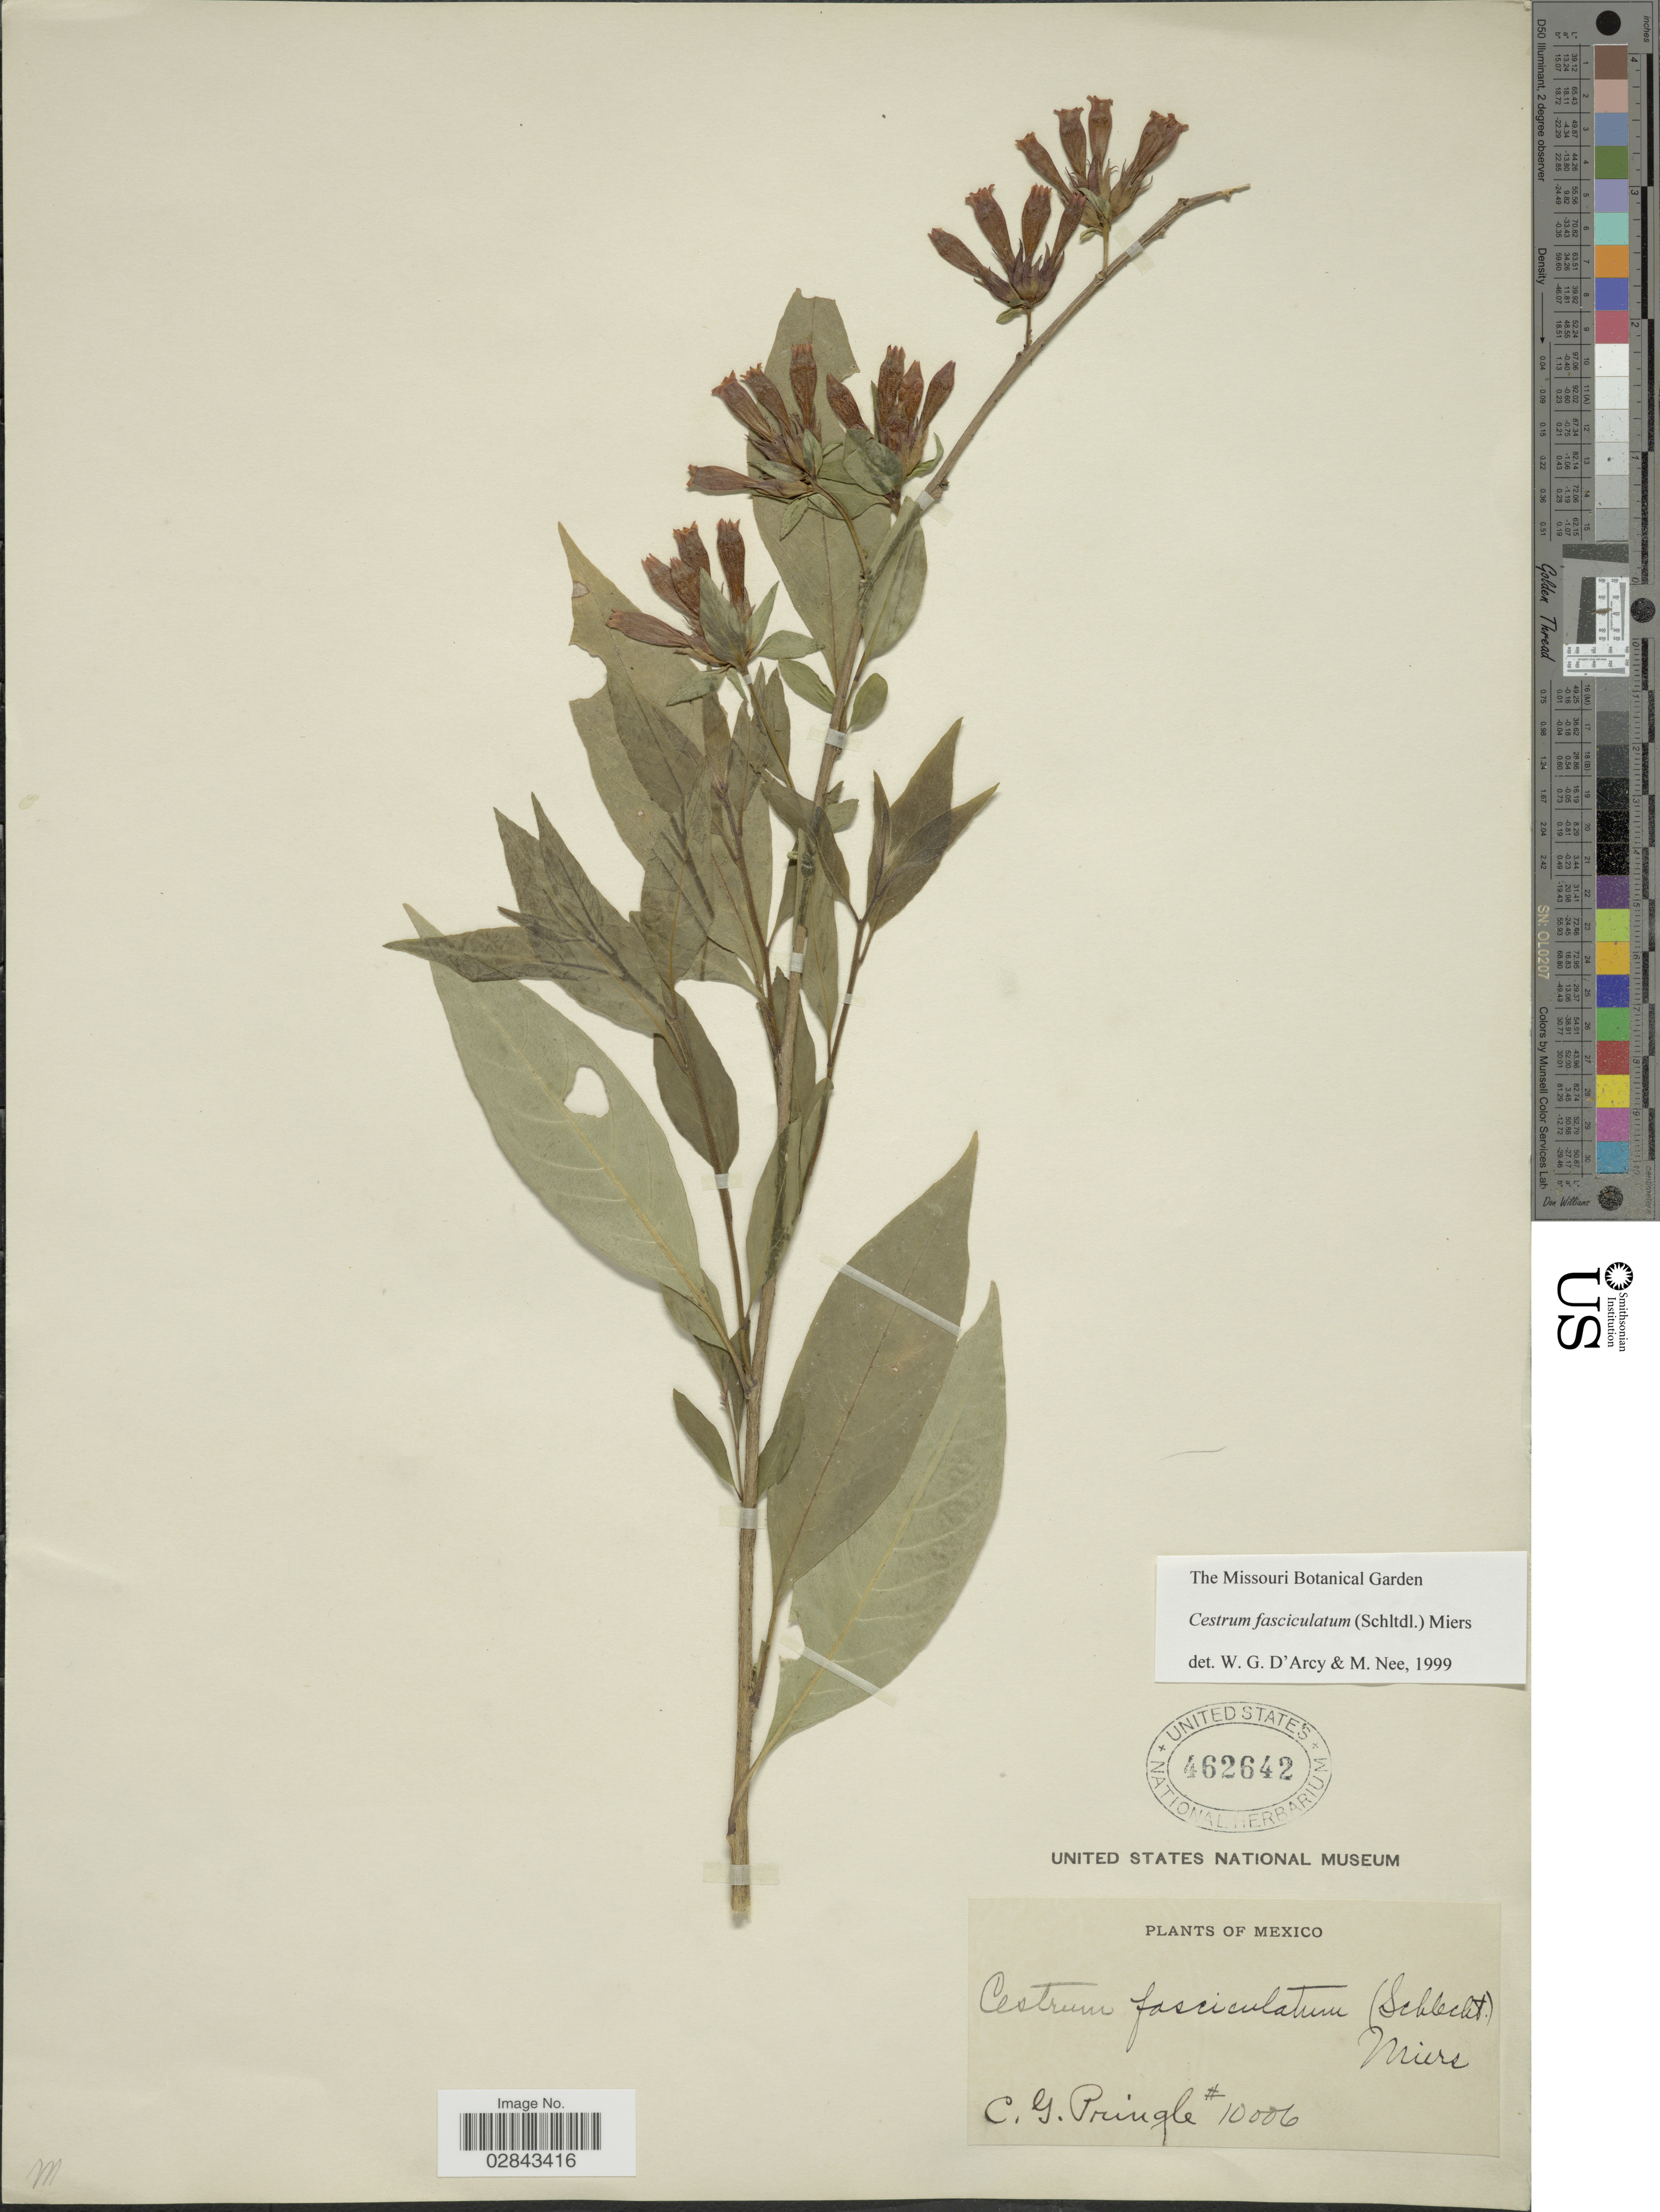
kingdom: Plantae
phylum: Tracheophyta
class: Magnoliopsida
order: Solanales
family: Solanaceae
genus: Cestrum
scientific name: Cestrum fasciculatum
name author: (Schltdl.) Miers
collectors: C. G. Pringle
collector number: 10006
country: Mexico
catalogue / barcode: US 462642